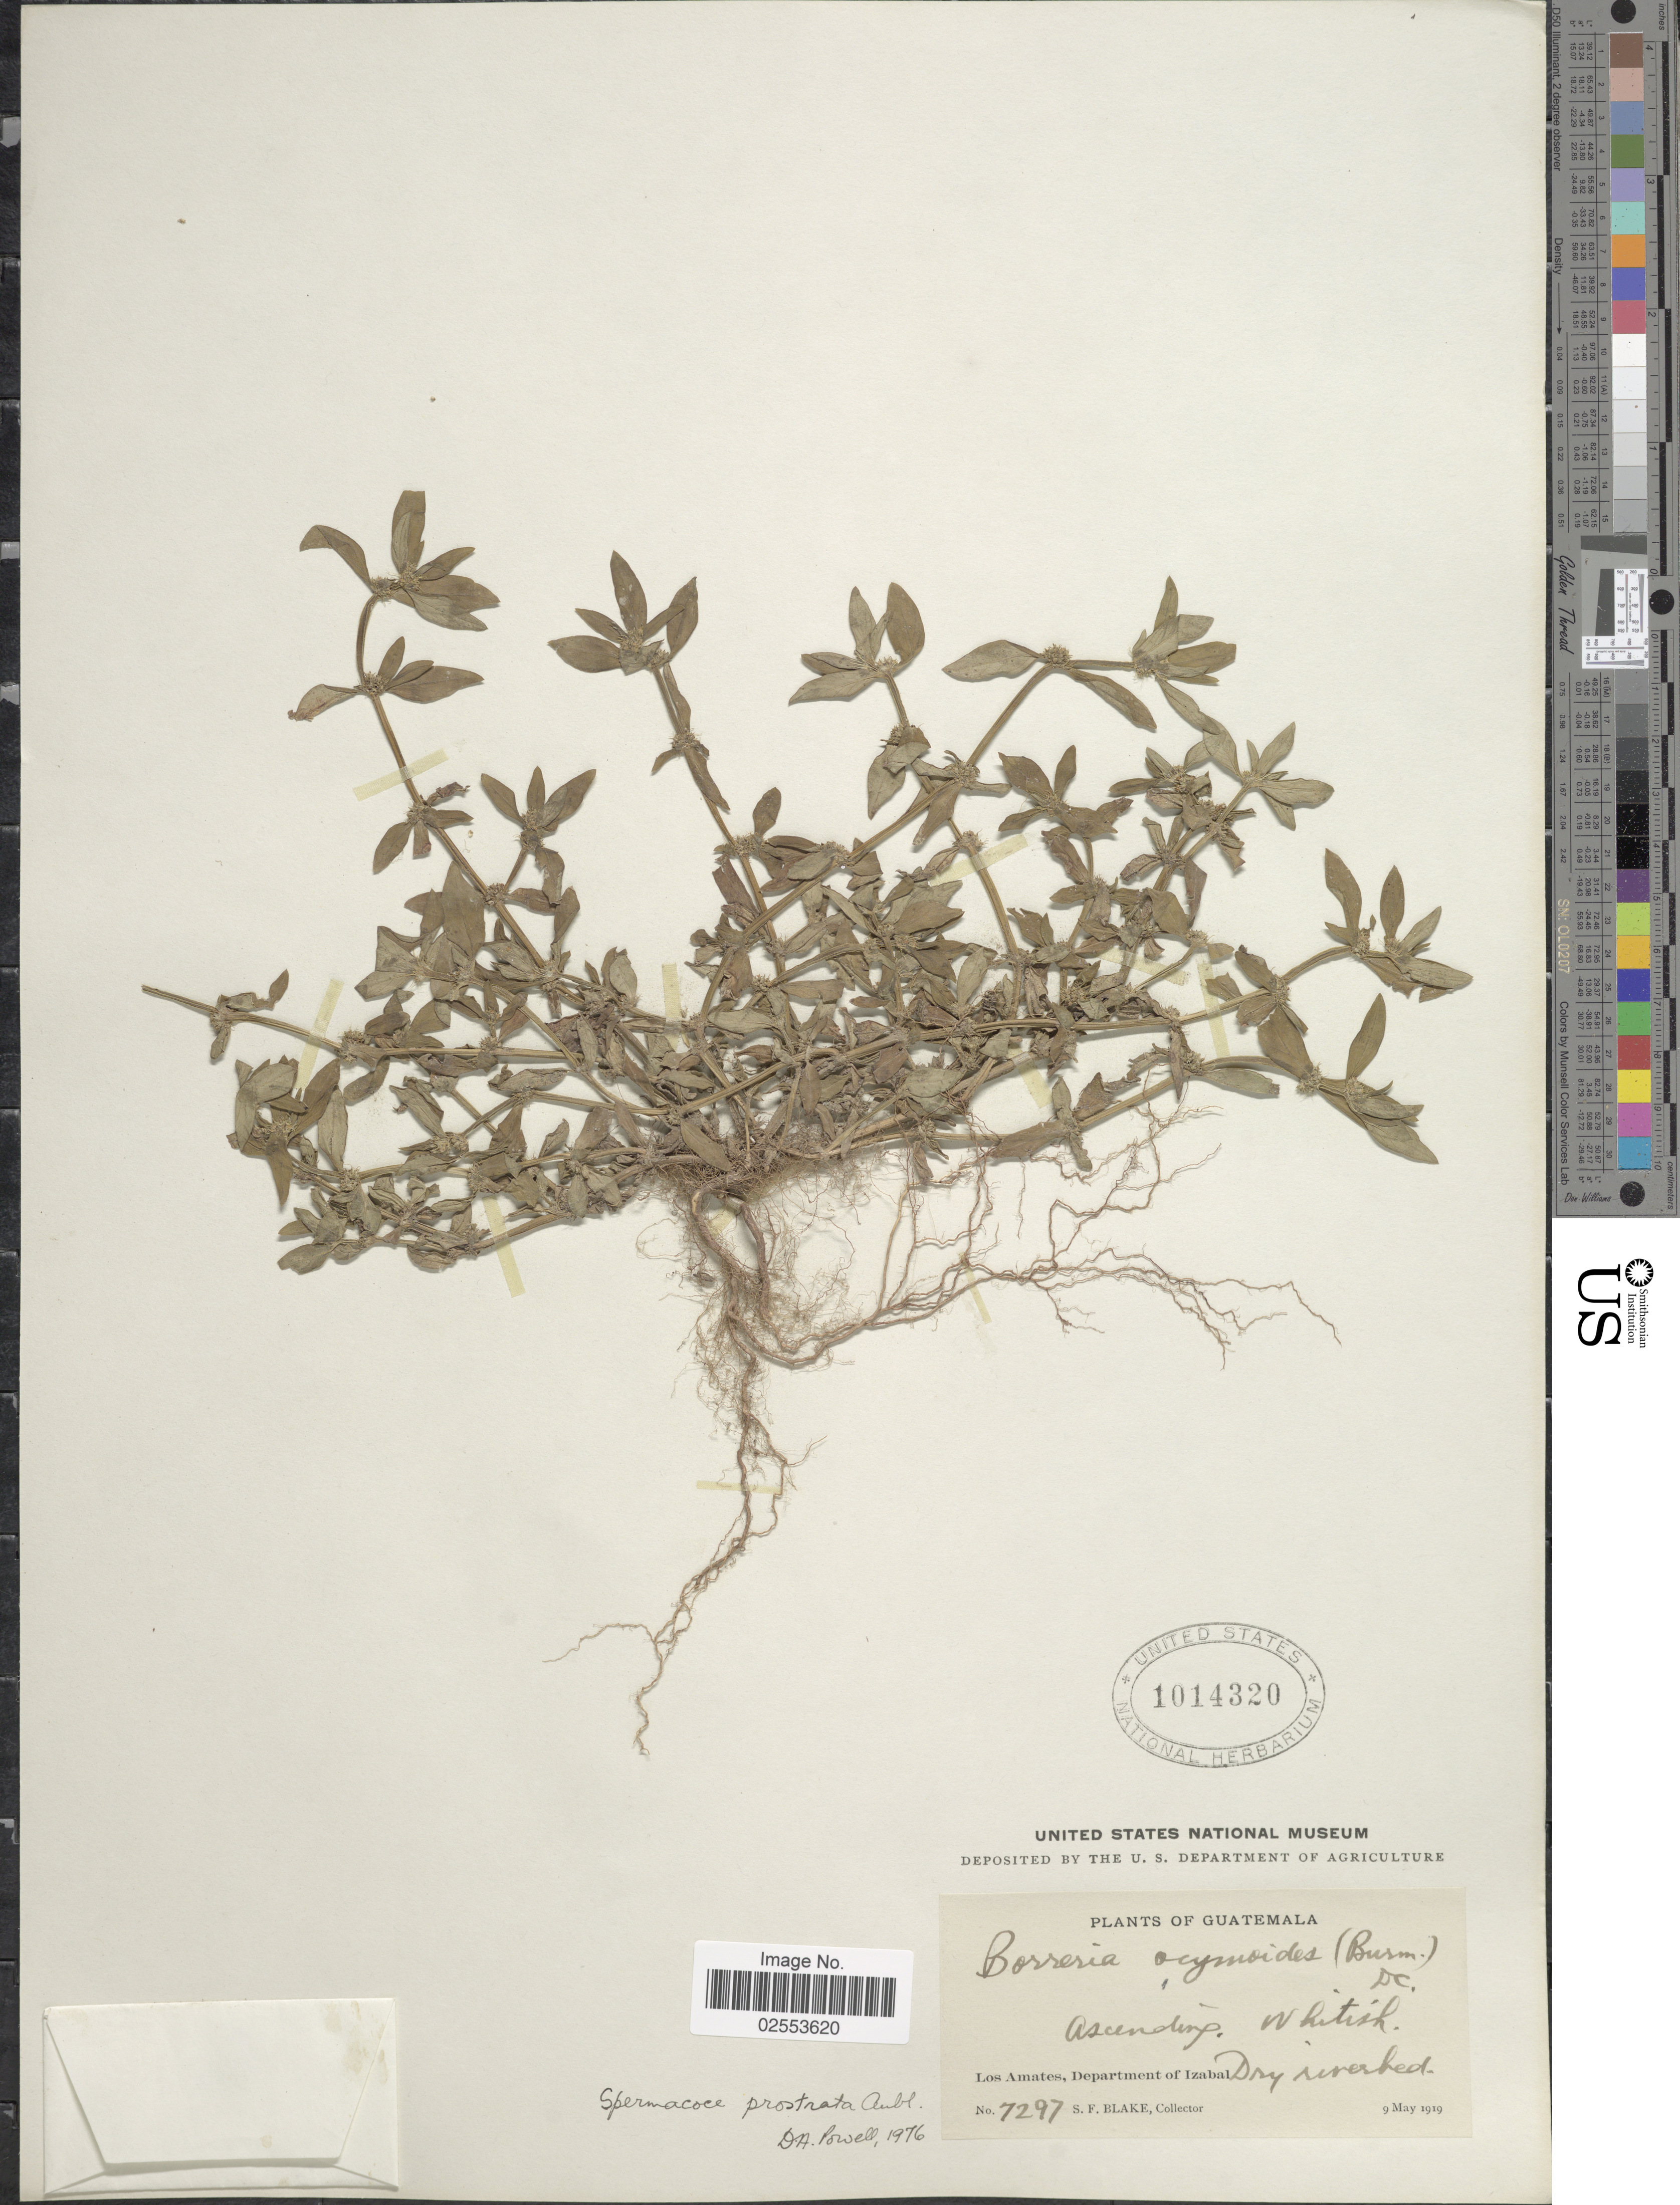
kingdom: Plantae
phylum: Tracheophyta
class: Magnoliopsida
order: Gentianales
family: Rubiaceae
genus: Spermacoce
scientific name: Spermacoce prostrata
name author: Aubl.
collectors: S. Blake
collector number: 7297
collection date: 1919-05-09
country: Guatemala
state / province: Izabal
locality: Los Amates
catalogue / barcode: US 1014320